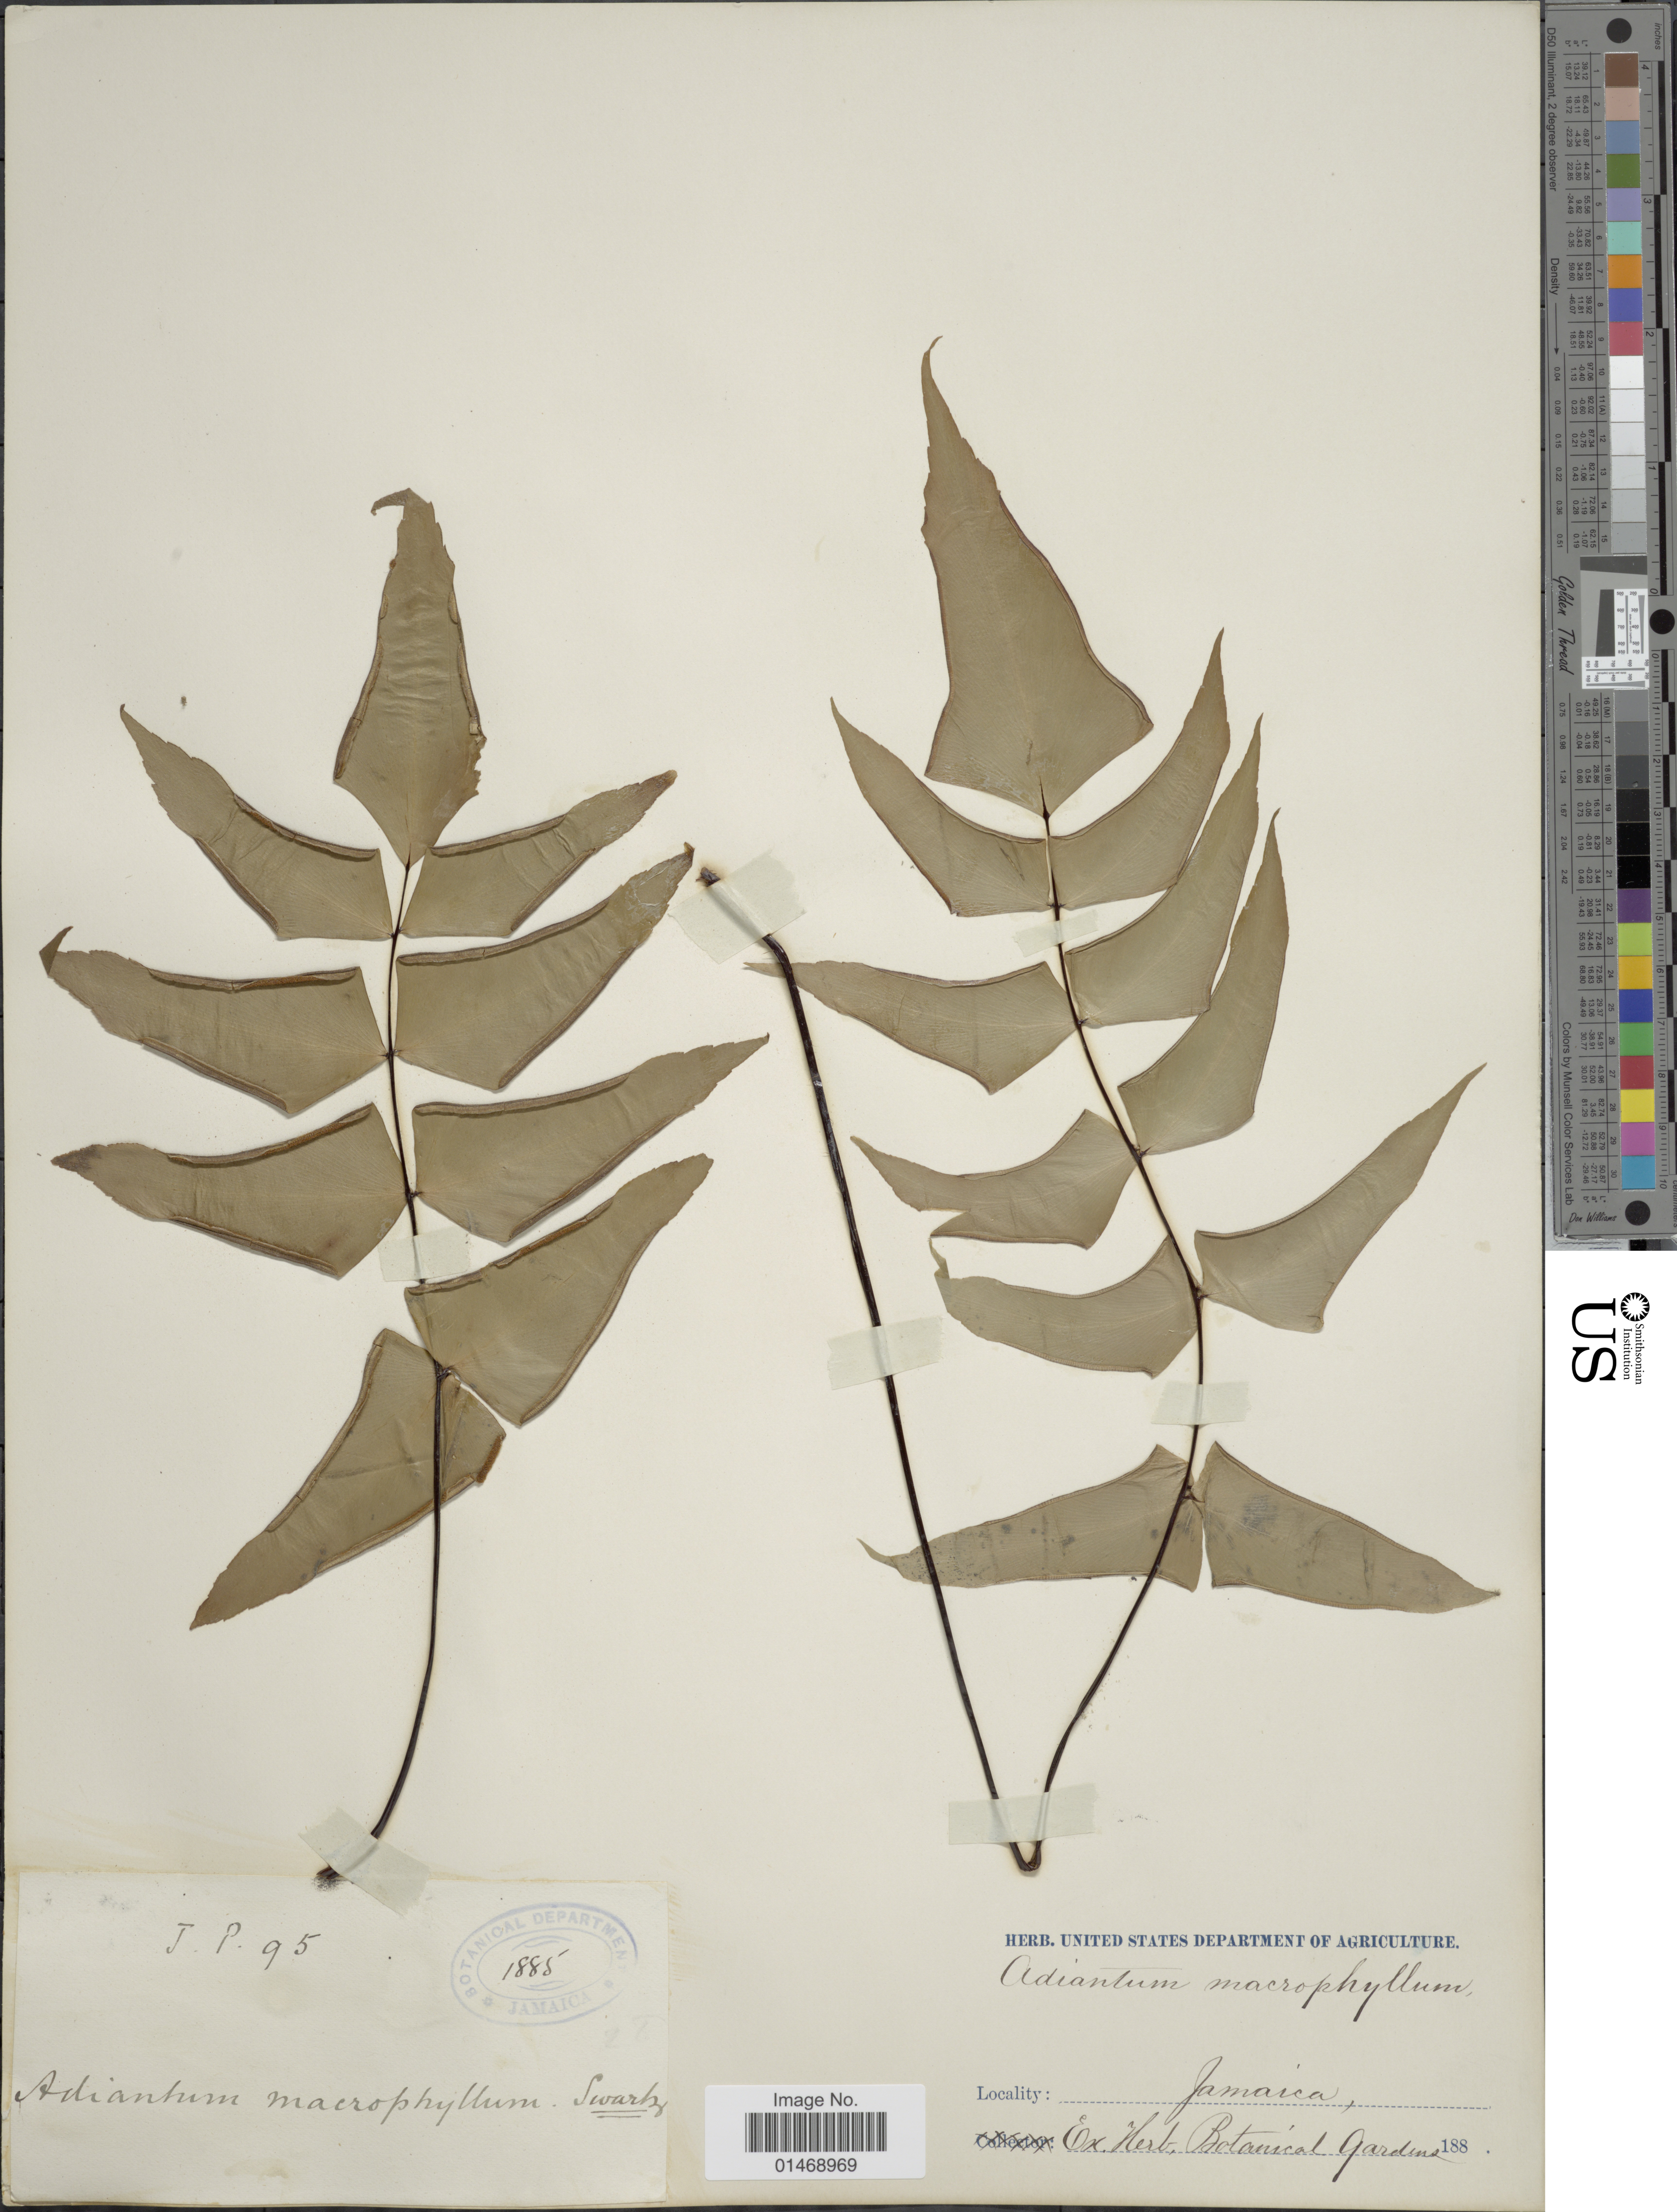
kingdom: Plantae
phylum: Tracheophyta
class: Polypodiopsida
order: Polypodiales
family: Pteridaceae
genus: Adiantum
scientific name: Adiantum macrophyllum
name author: Sw.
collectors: ex herb. Bot. Gard.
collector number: J.P. 95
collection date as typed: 188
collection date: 1885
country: Jamaica